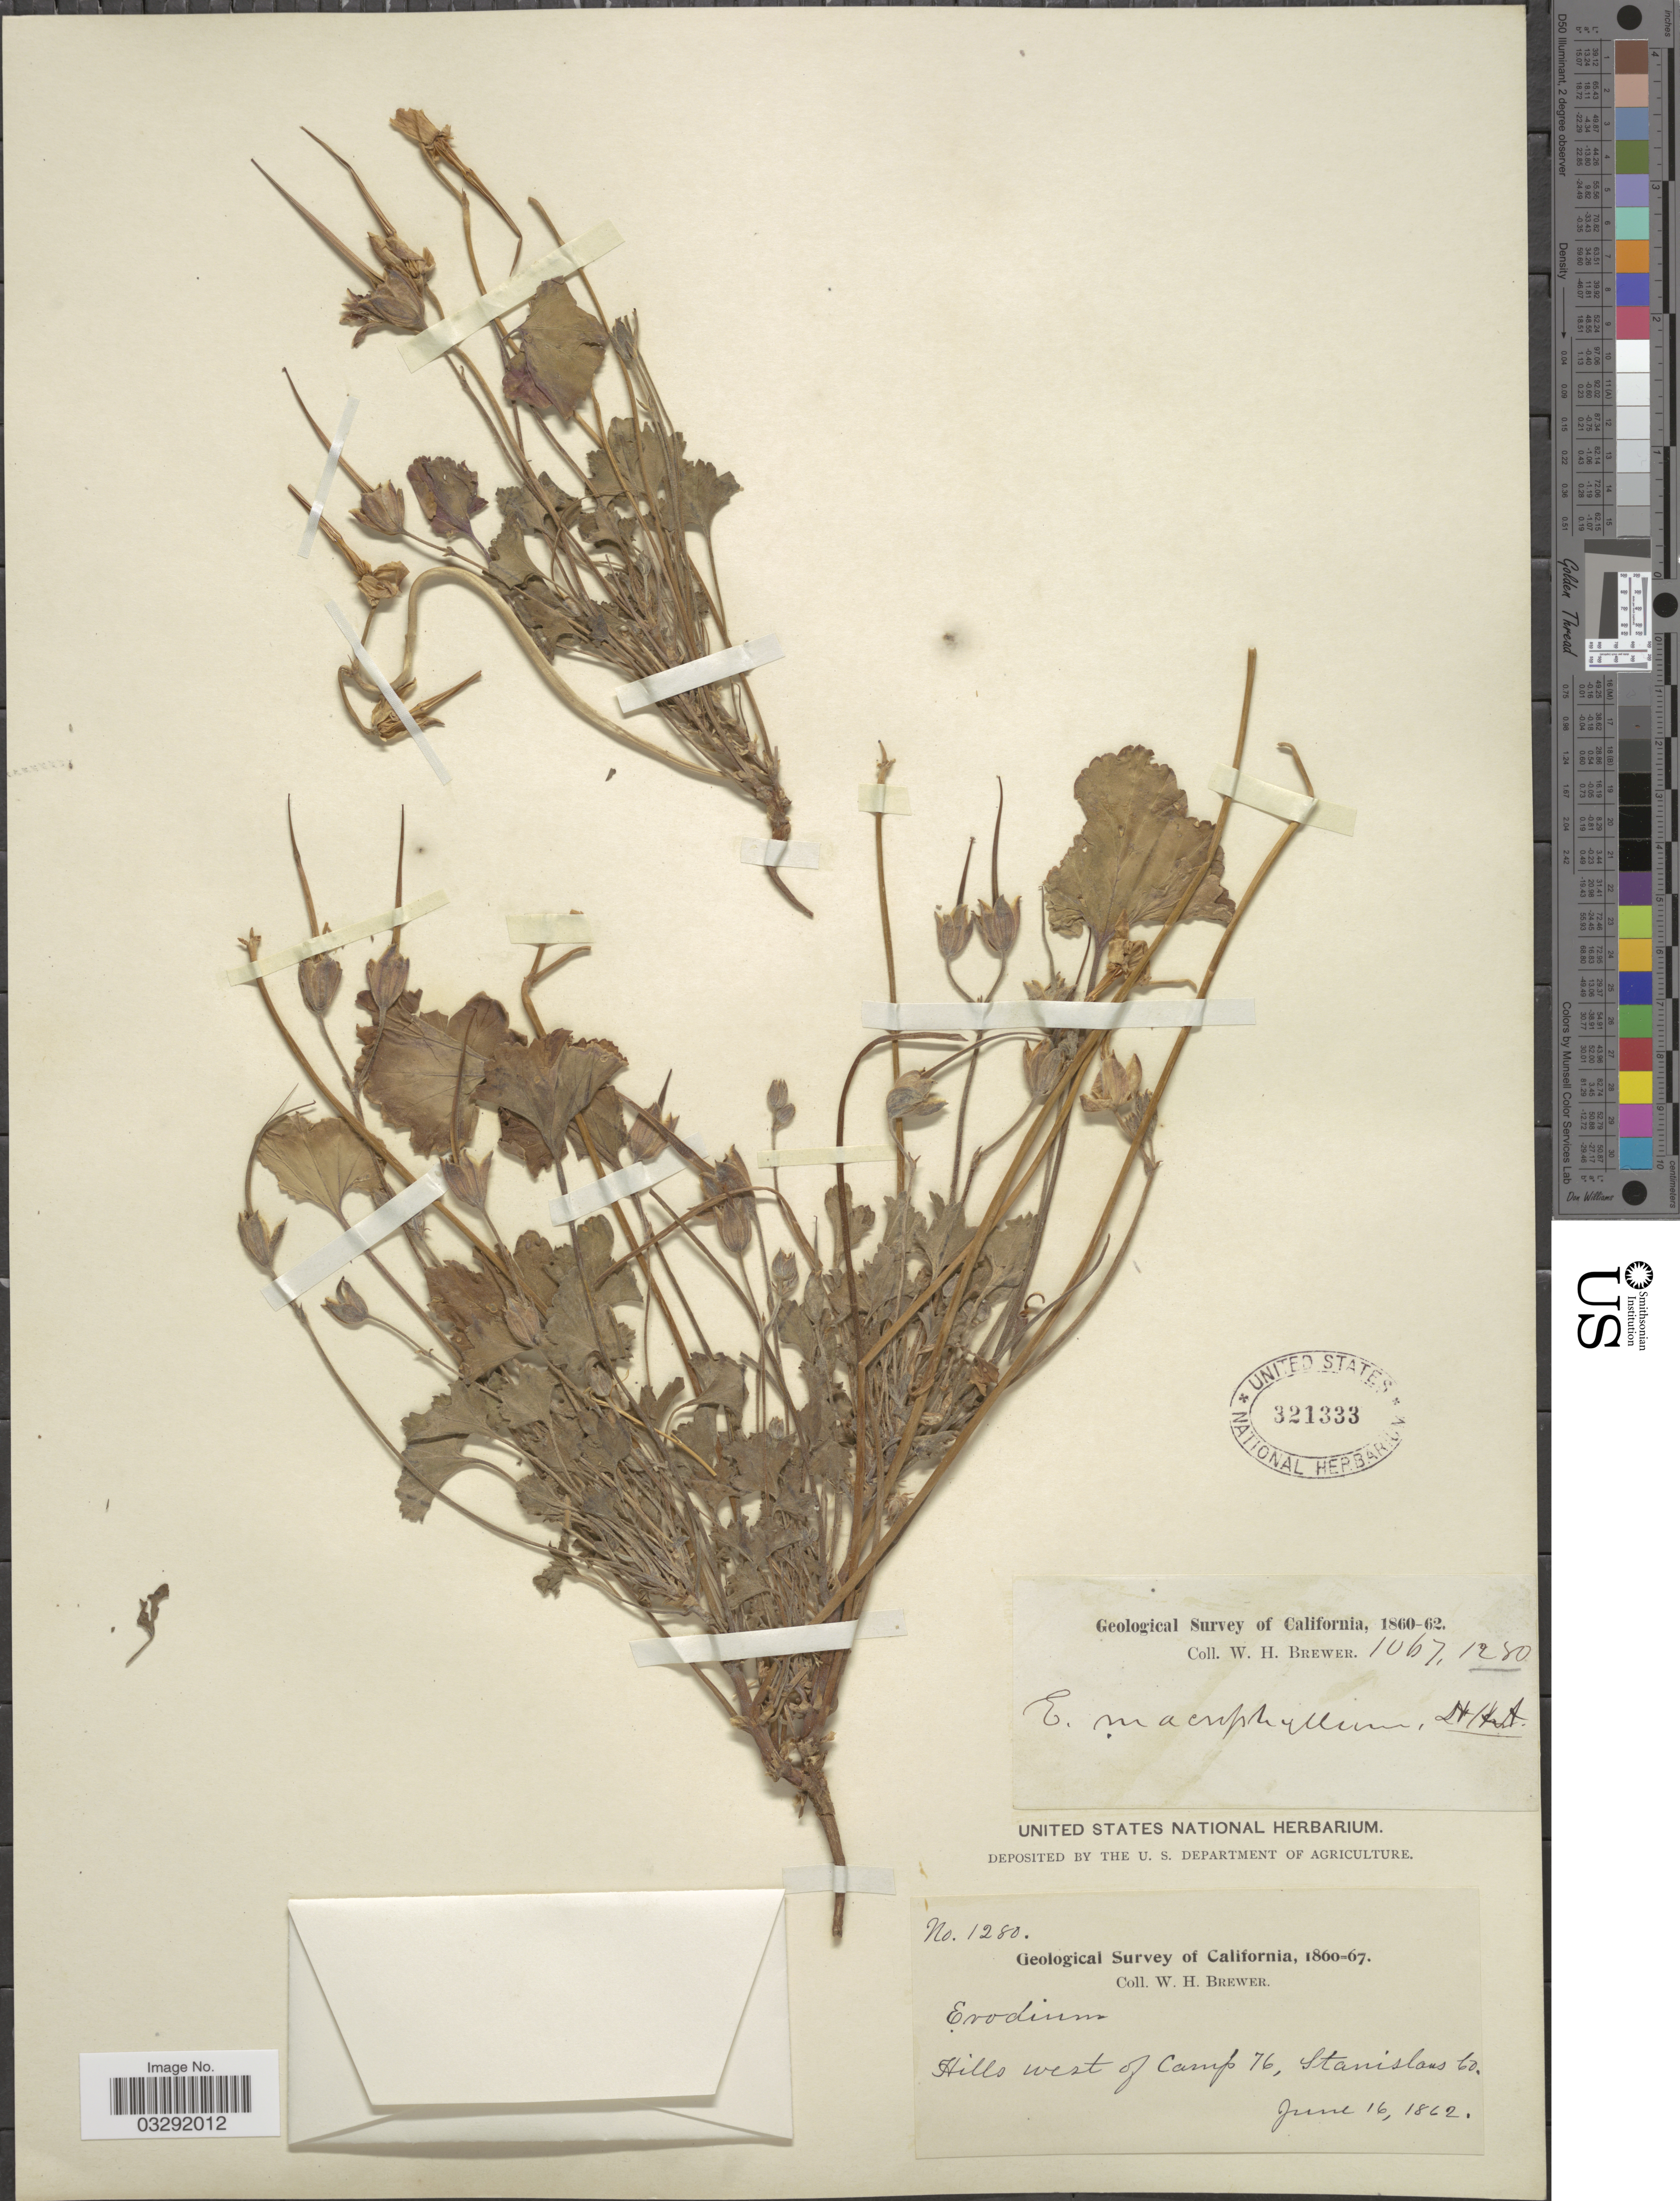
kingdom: Plantae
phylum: Tracheophyta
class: Magnoliopsida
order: Geraniales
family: Geraniaceae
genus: California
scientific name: California macrophylla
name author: (Hook. & Arn.) Aldasoro et al.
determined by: Strong, Mark T., (BOT), Smithsonian Institution - National Museum of Natural History (UNITED STATES)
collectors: W. H. Brewer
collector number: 1067/1280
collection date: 1862-06-16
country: United States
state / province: Texas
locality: Hills west of Camp 76, Stanislaus Co.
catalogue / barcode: US 321333